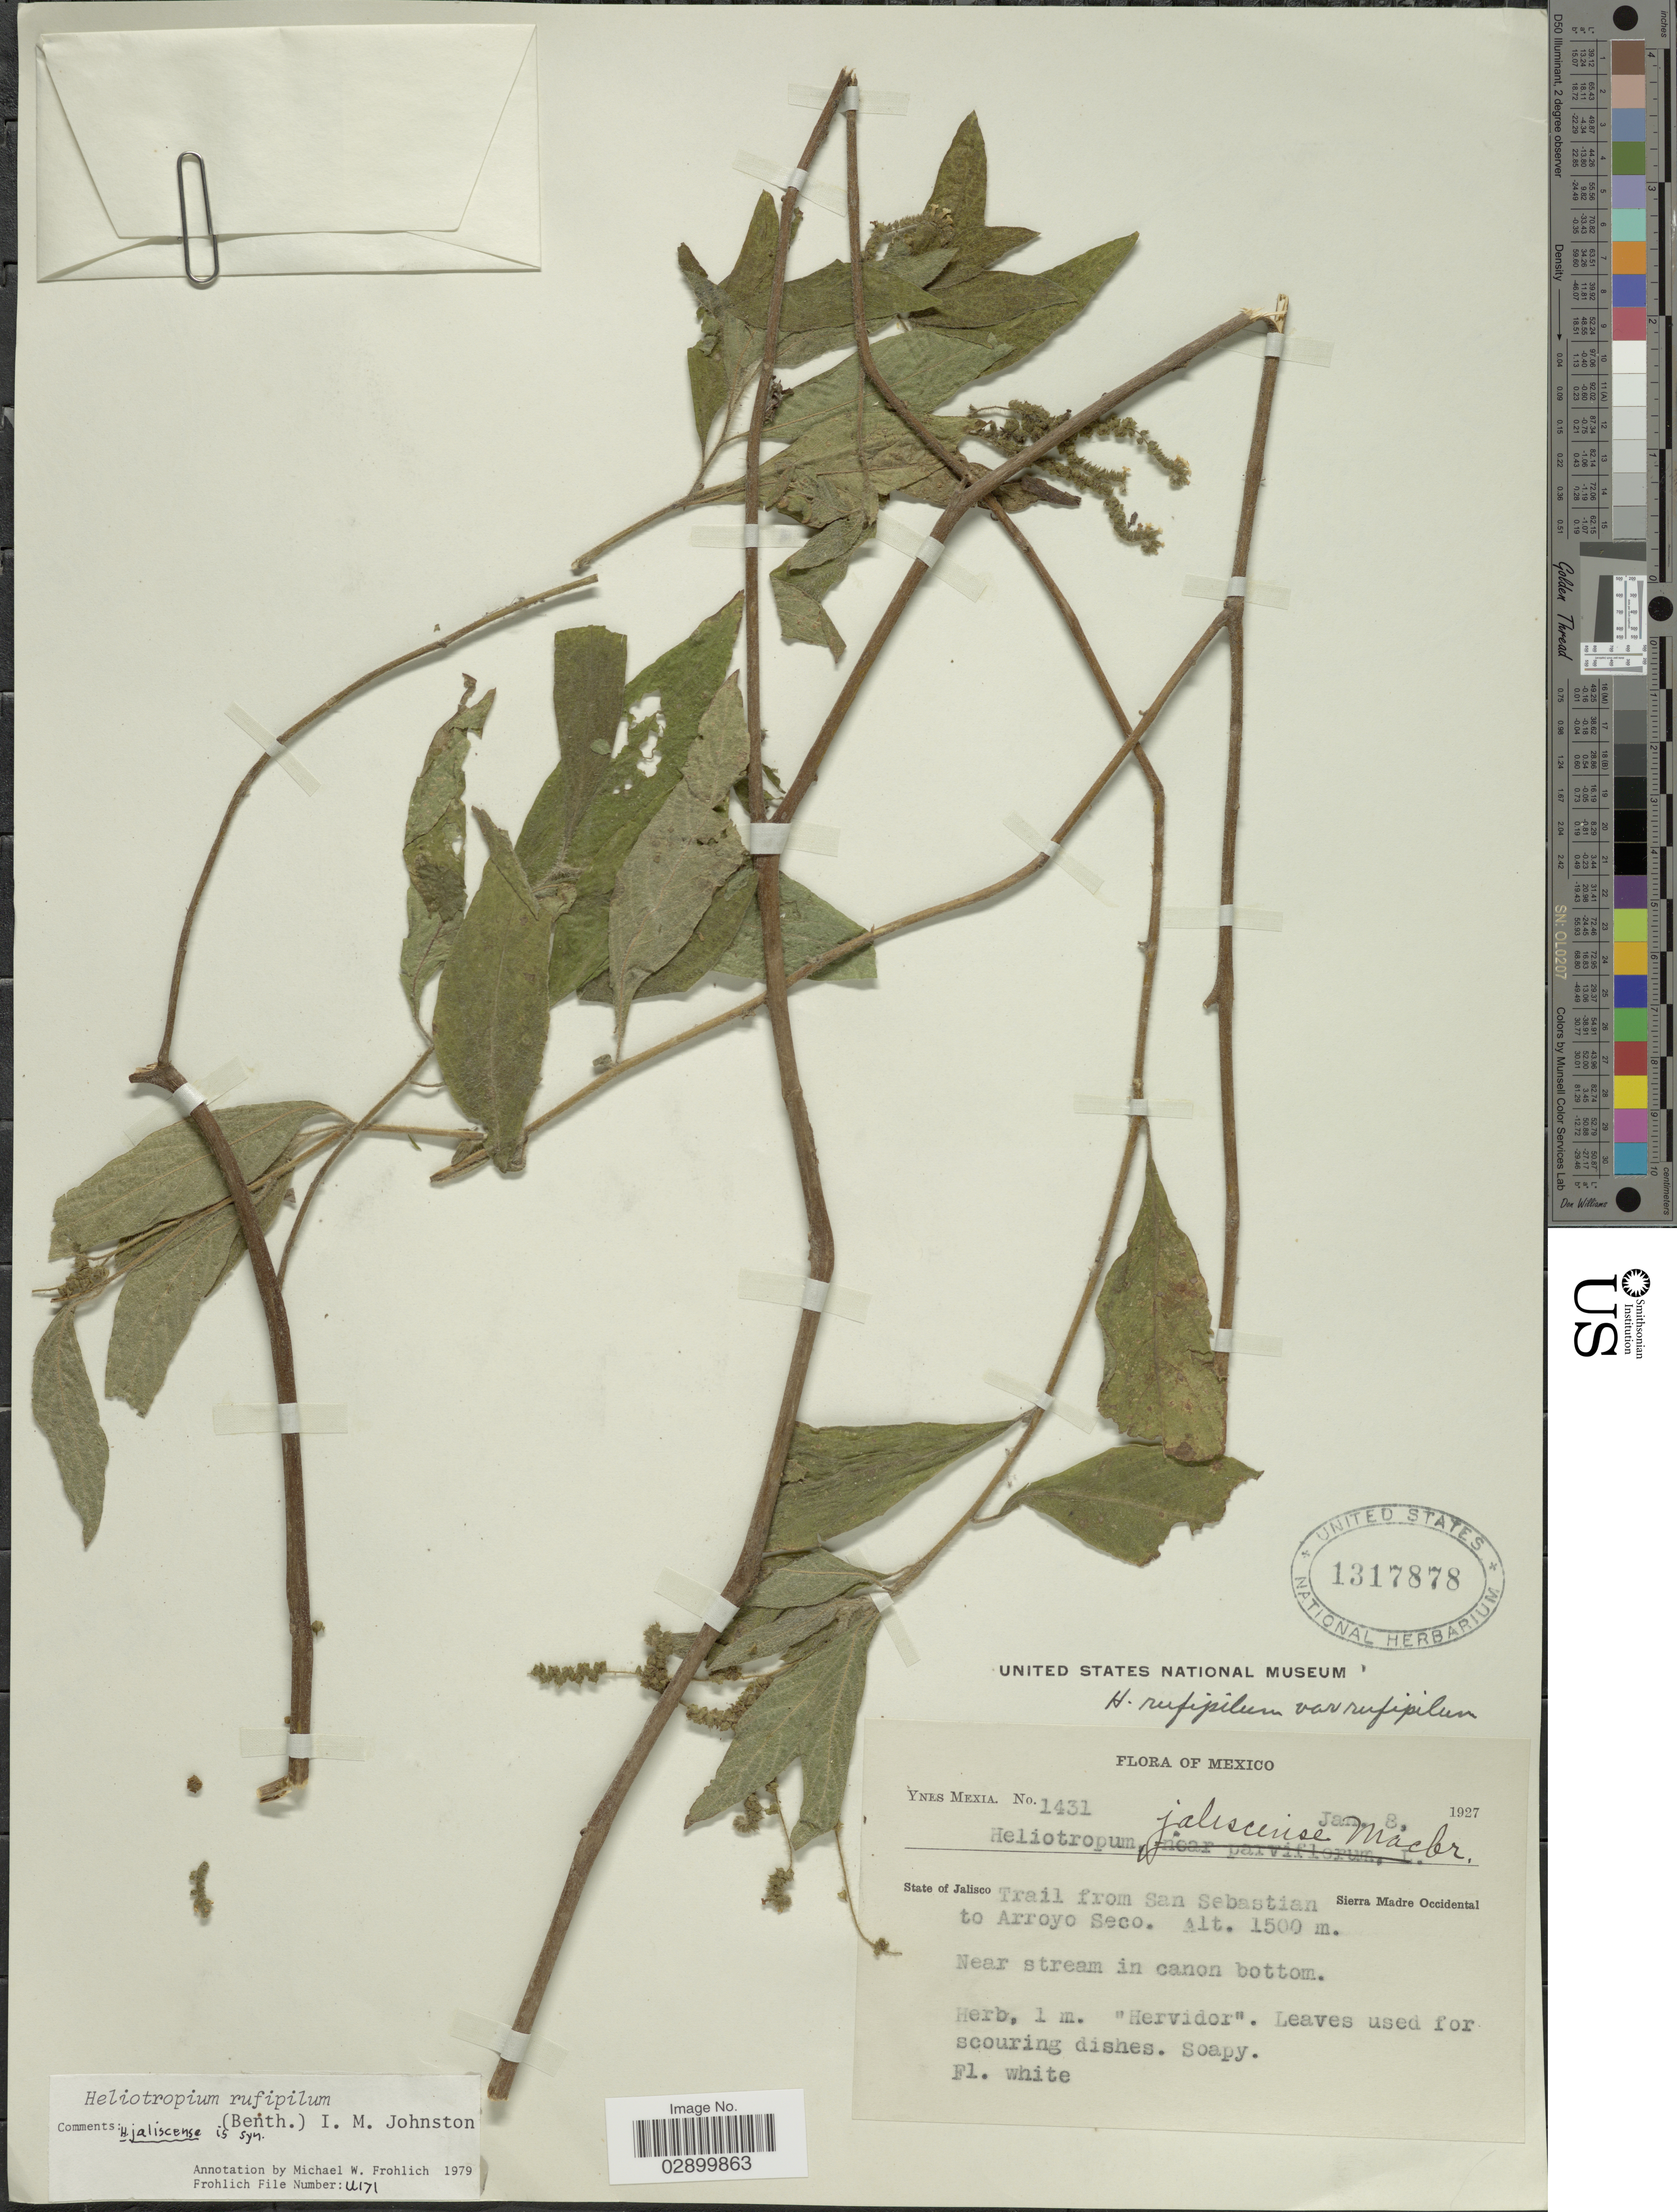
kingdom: Plantae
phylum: Tracheophyta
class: Magnoliopsida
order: Boraginales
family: Heliotropiaceae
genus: Heliotropium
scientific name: Heliotropium rufipilum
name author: (Benth.) I.M. Johnst.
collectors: Y. Mexia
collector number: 1431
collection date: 1927-01-08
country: Mexico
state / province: Jalisco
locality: Trail from San Sebastian to Arroyo Seco. Sierra Madre Occidental.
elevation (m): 1500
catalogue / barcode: US 1317878